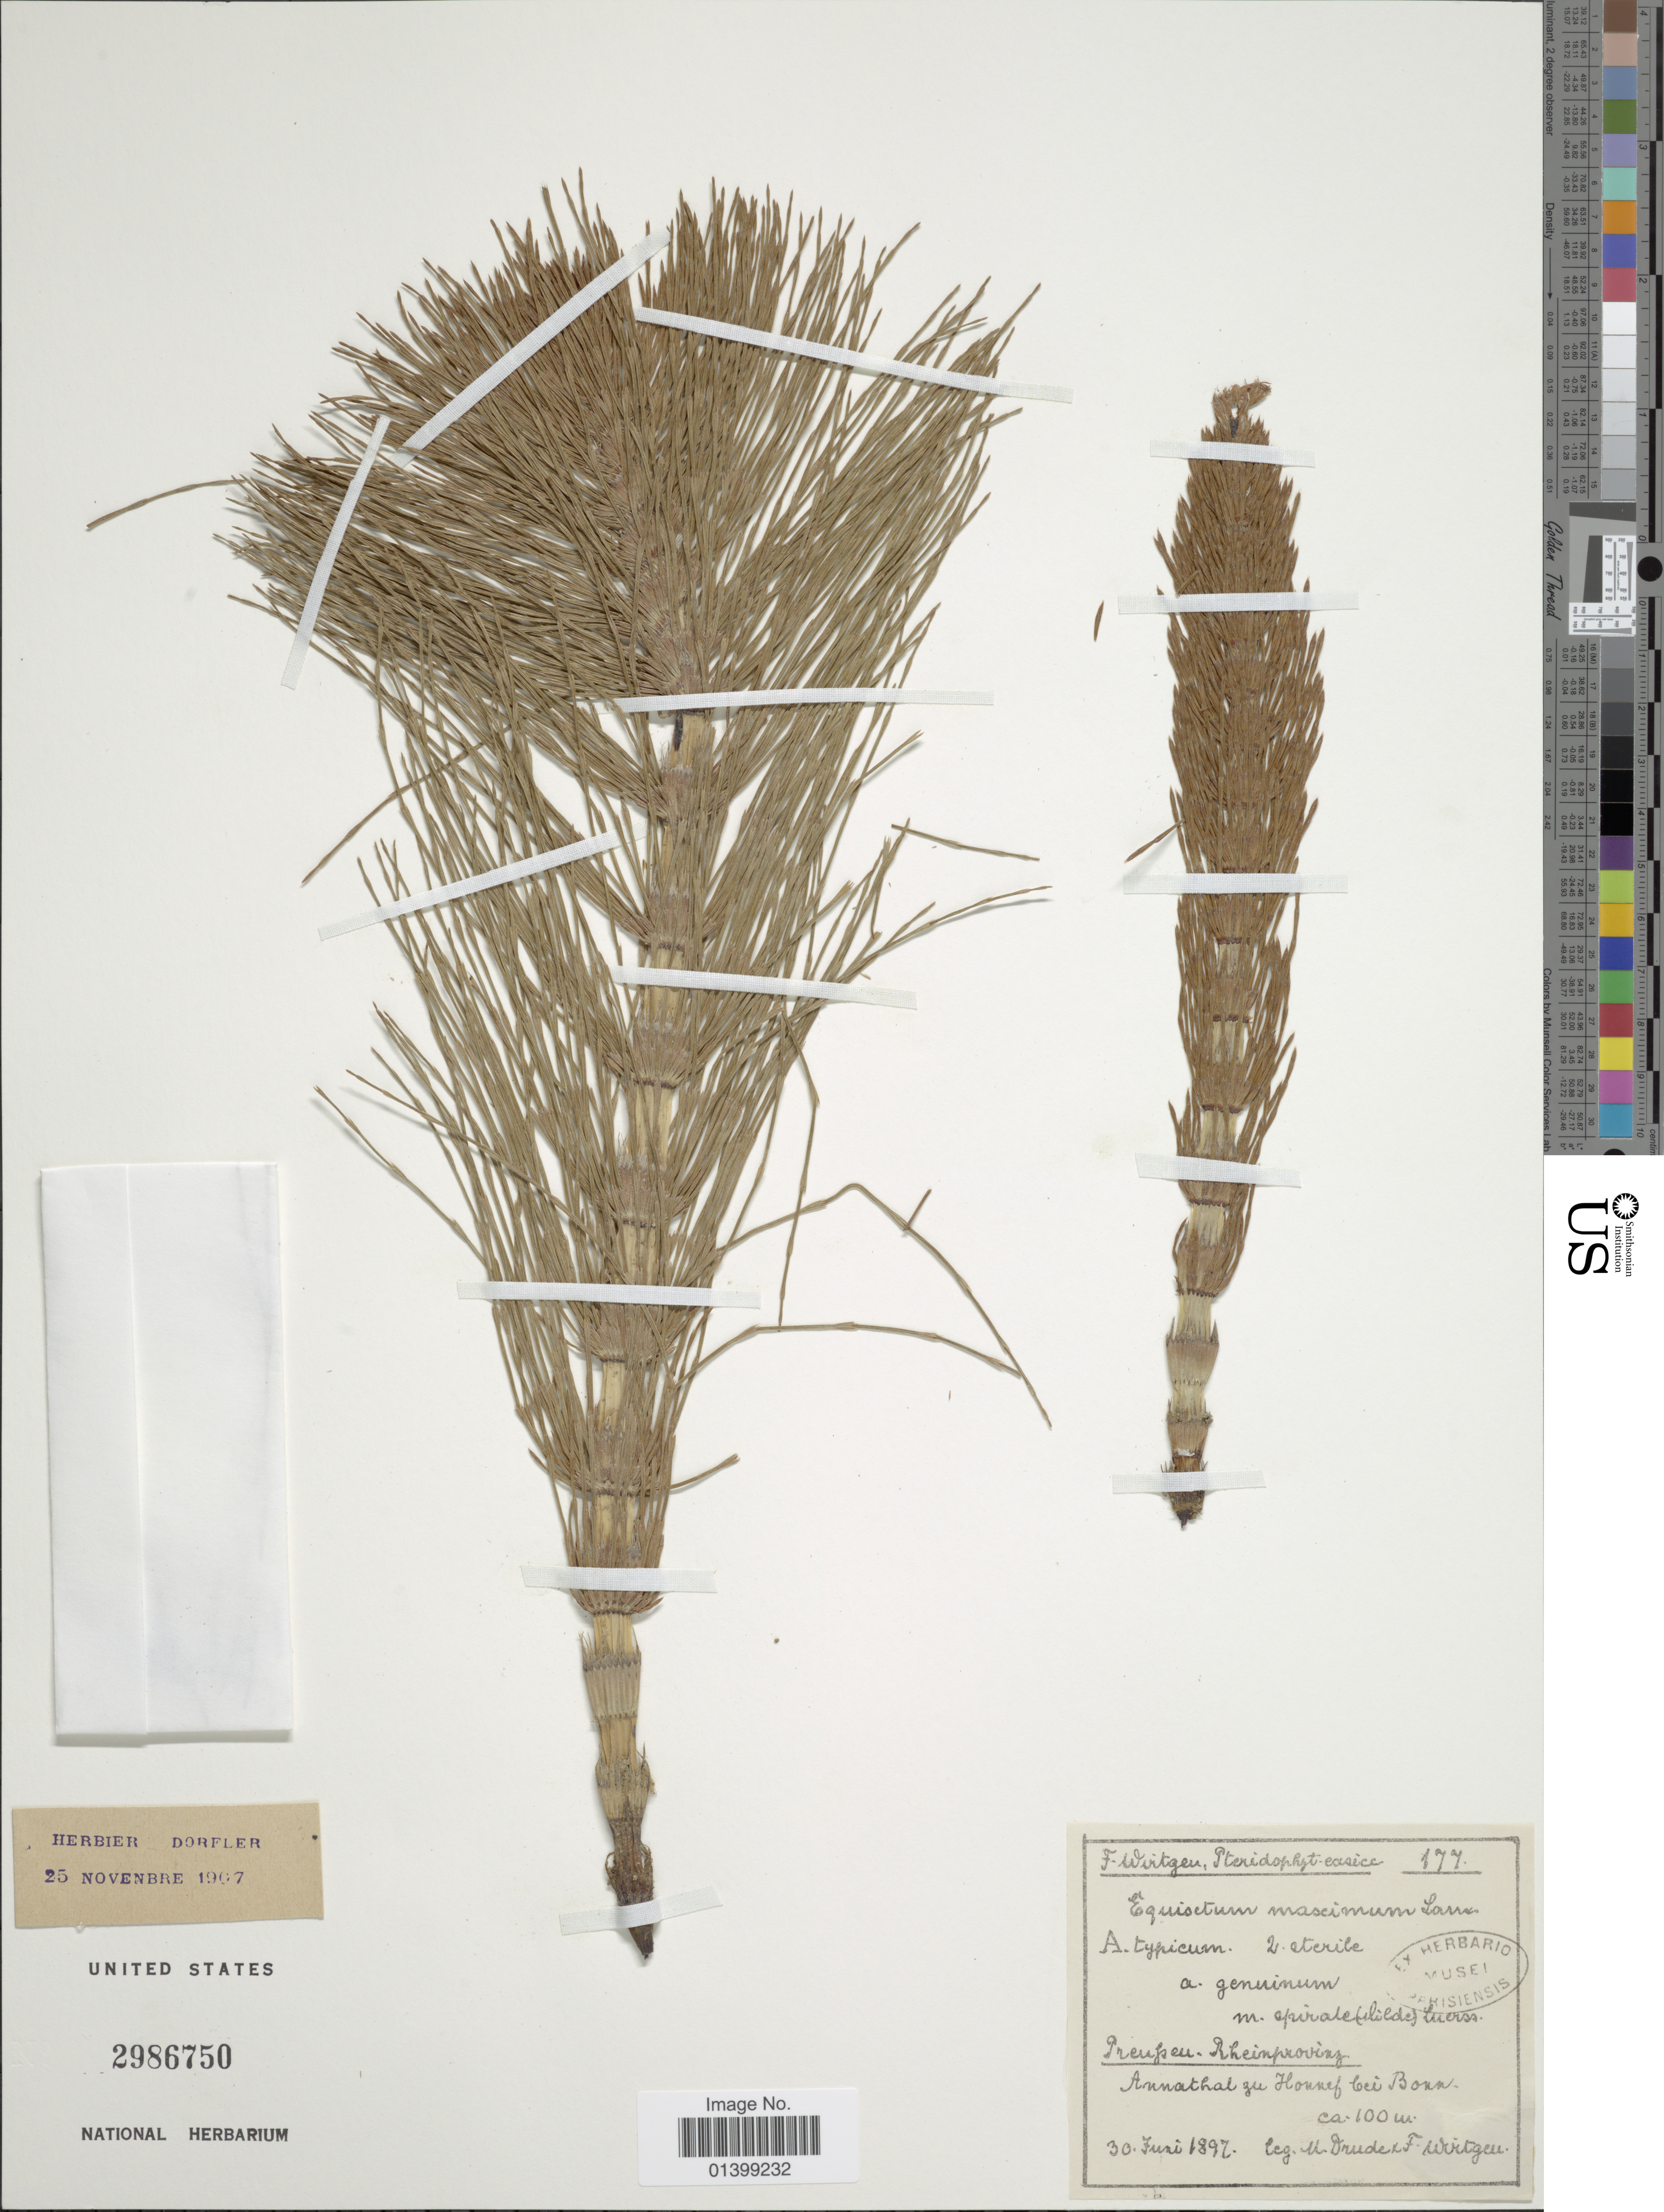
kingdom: Plantae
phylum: Tracheophyta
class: Polypodiopsida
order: Equisetales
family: Equisetaceae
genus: Equisetum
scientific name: Equisetum telmateia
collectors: M. Drude & F. Wirtgen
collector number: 177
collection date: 1897-06-30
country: Germany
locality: Preussen Rheinprovinz,Annathal zu Honnaf bei Bonn [interpreted]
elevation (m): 100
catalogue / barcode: US 2986750